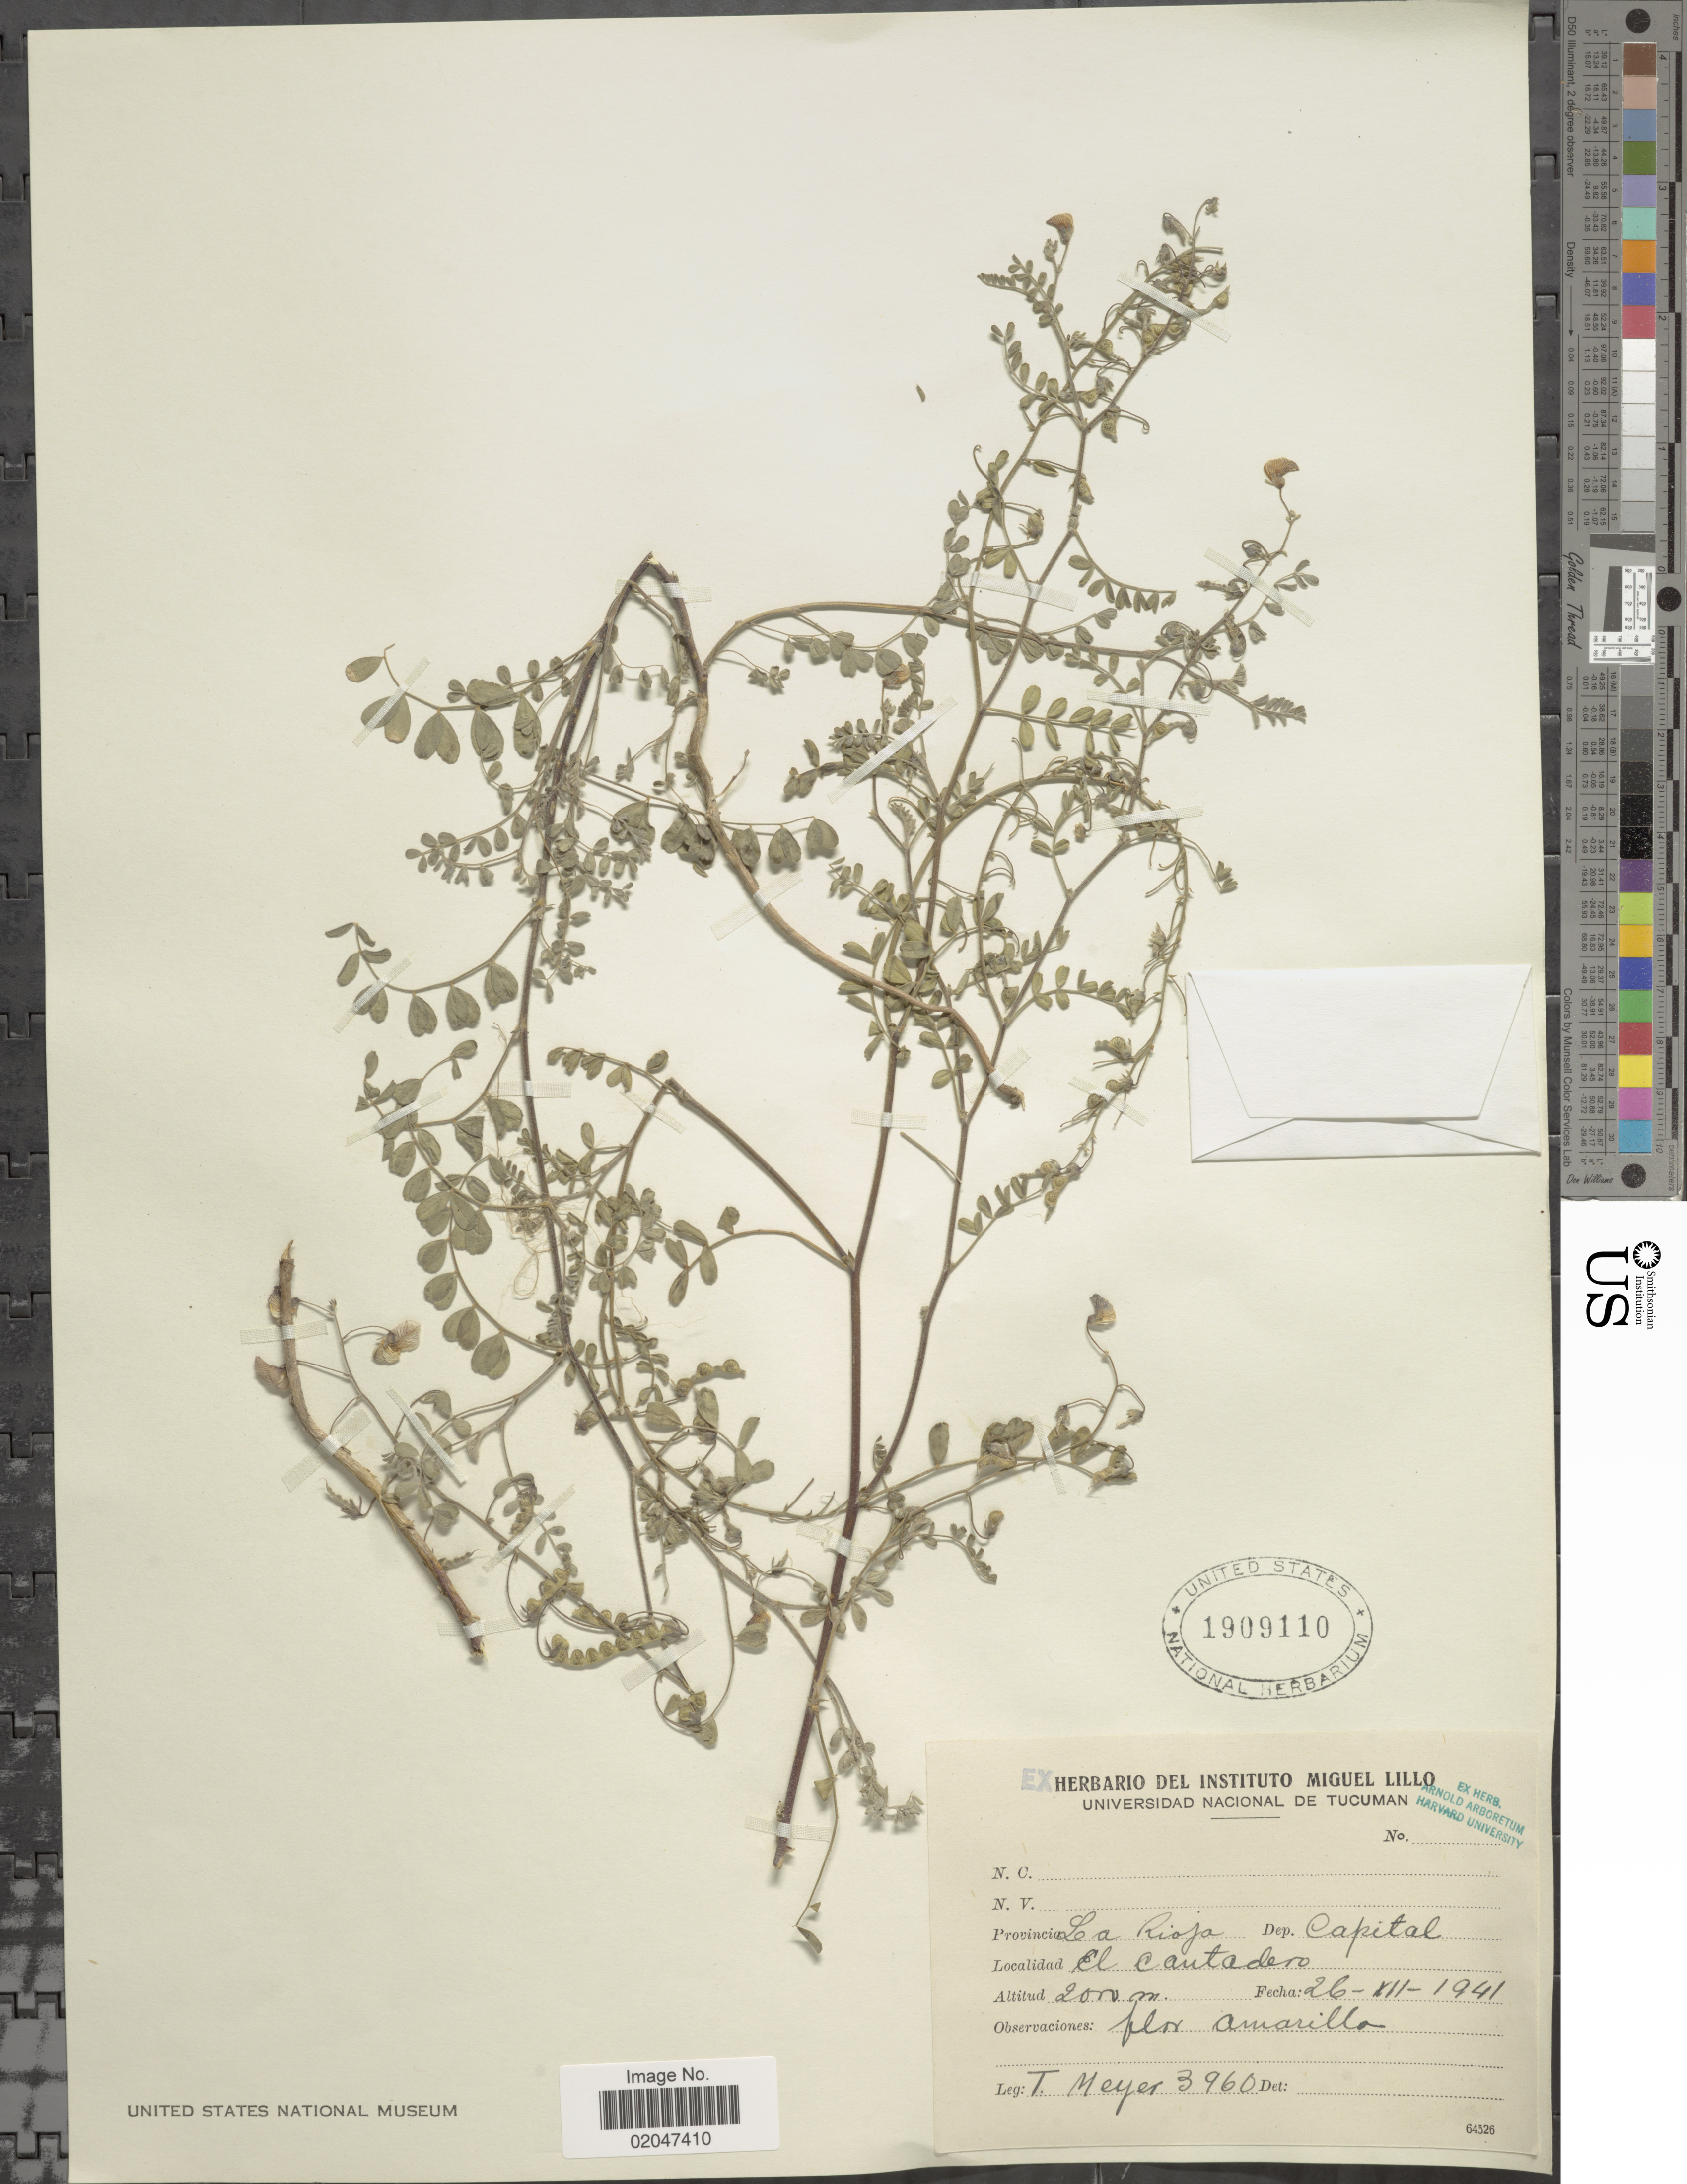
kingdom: Plantae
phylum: Tracheophyta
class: Magnoliopsida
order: Fabales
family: Fabaceae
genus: Adesmia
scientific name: Adesmia sp.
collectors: T. Meyer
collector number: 3960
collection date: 1941-12-26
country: Argentina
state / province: La Rioja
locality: D3ep. Capital. El Cautadero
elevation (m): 2000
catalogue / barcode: US 1909110